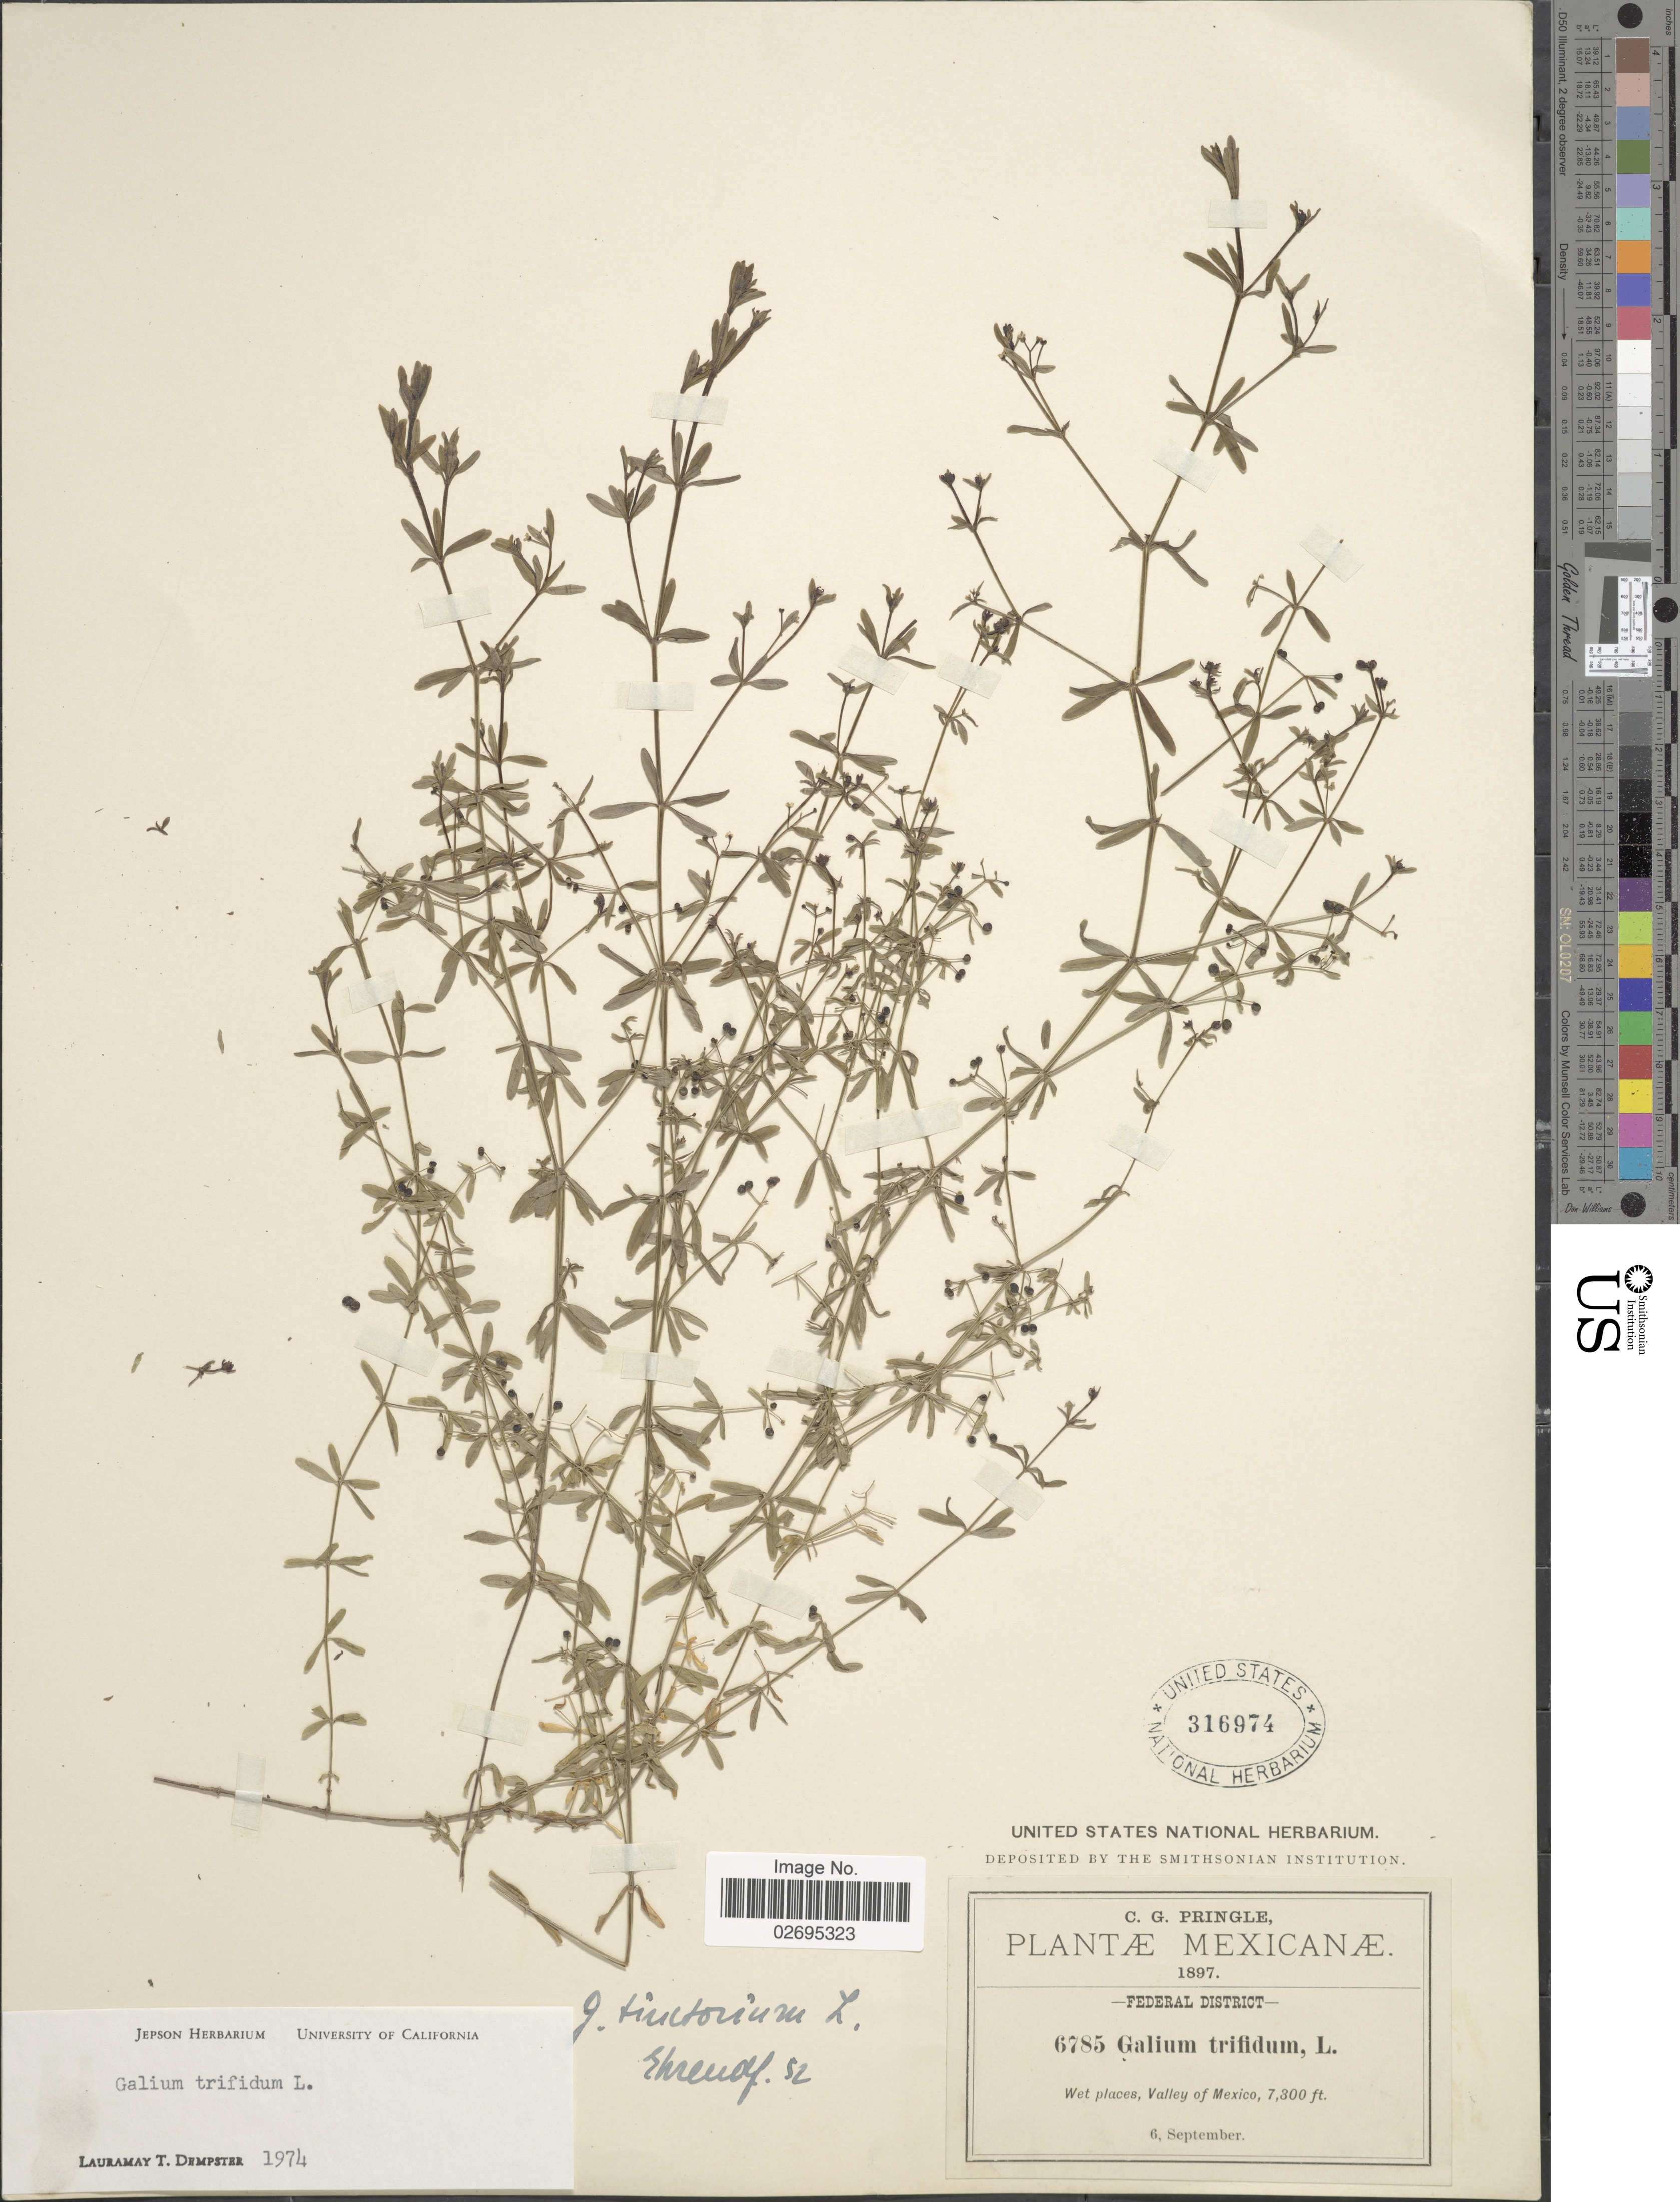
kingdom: Plantae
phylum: Tracheophyta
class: Magnoliopsida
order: Gentianales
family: Rubiaceae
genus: Galium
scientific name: Galium trifidum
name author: L.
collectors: C. G. Pringle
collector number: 6785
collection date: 1897-09-06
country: Mexico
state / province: Distrito Federal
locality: Wet places, Valley of Mexico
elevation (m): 2225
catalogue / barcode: US 316974